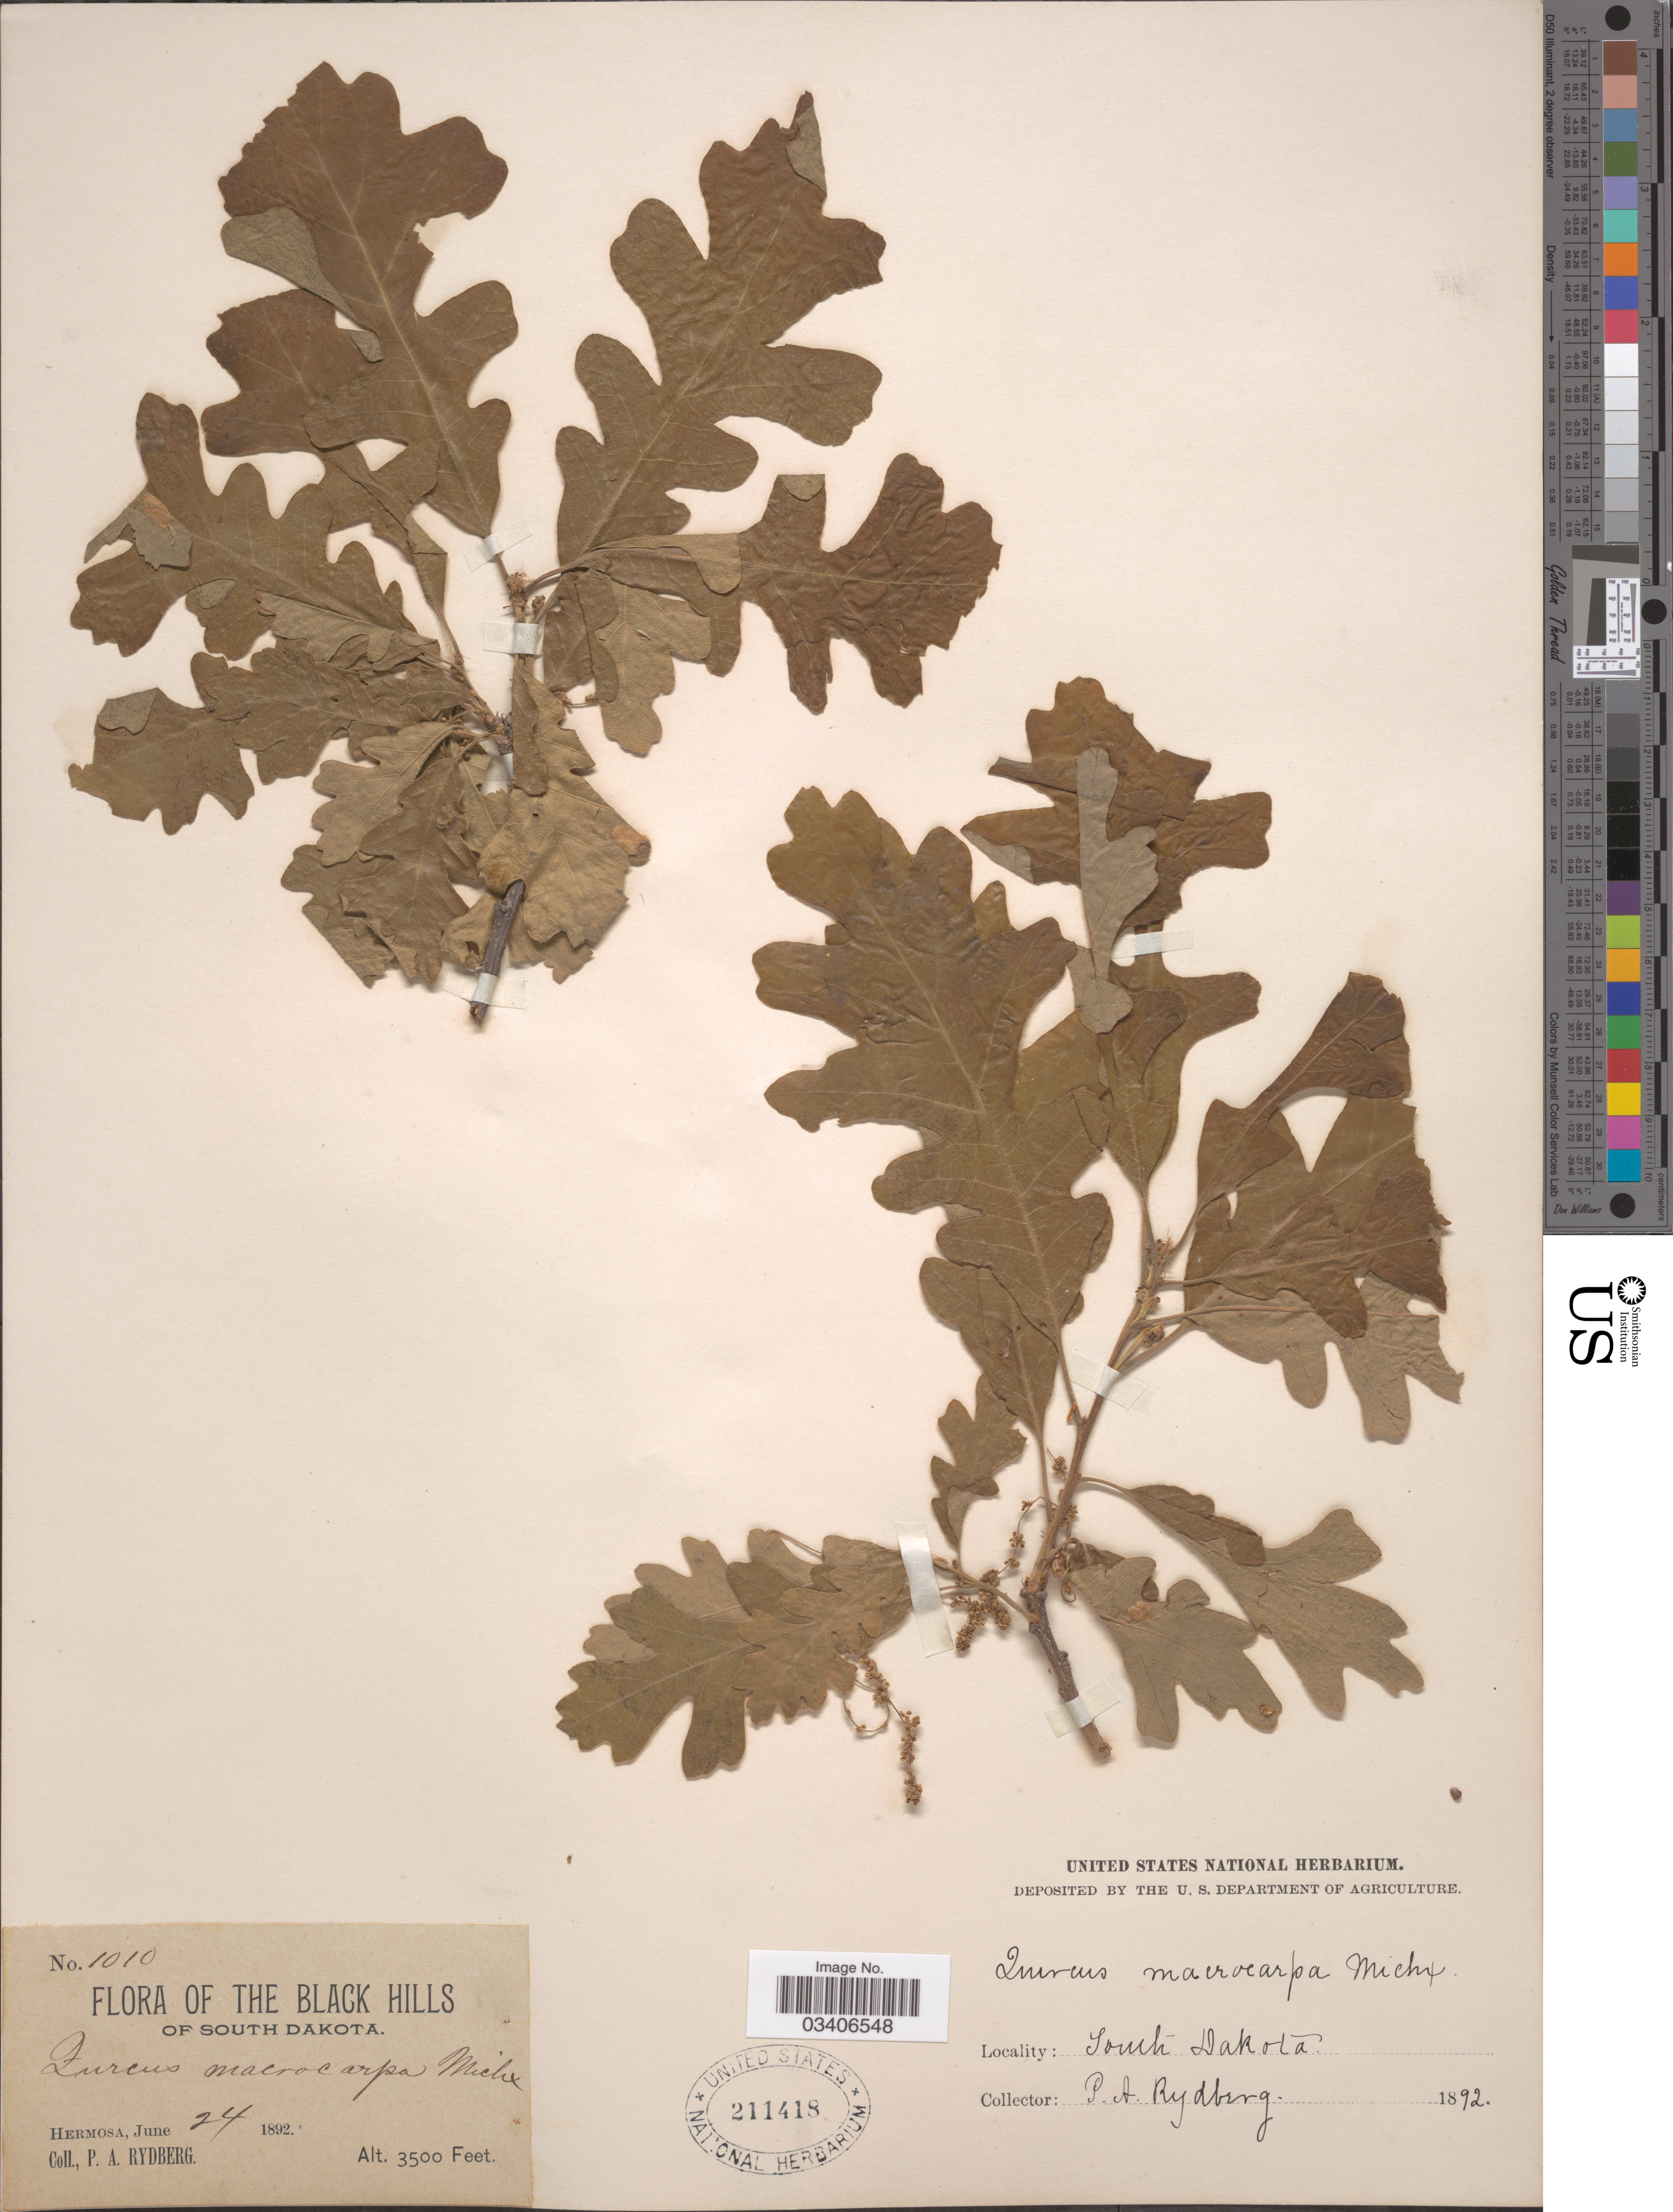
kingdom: Plantae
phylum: Tracheophyta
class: Magnoliopsida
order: Fagales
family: Fagaceae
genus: Quercus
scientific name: Quercus macrocarpa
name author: Michx.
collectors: P. A. Rydberg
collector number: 1010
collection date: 1892-06-24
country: United States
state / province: South Dakota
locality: The Black Hills of South Dakota, Hermosa.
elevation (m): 1067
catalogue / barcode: US 211418